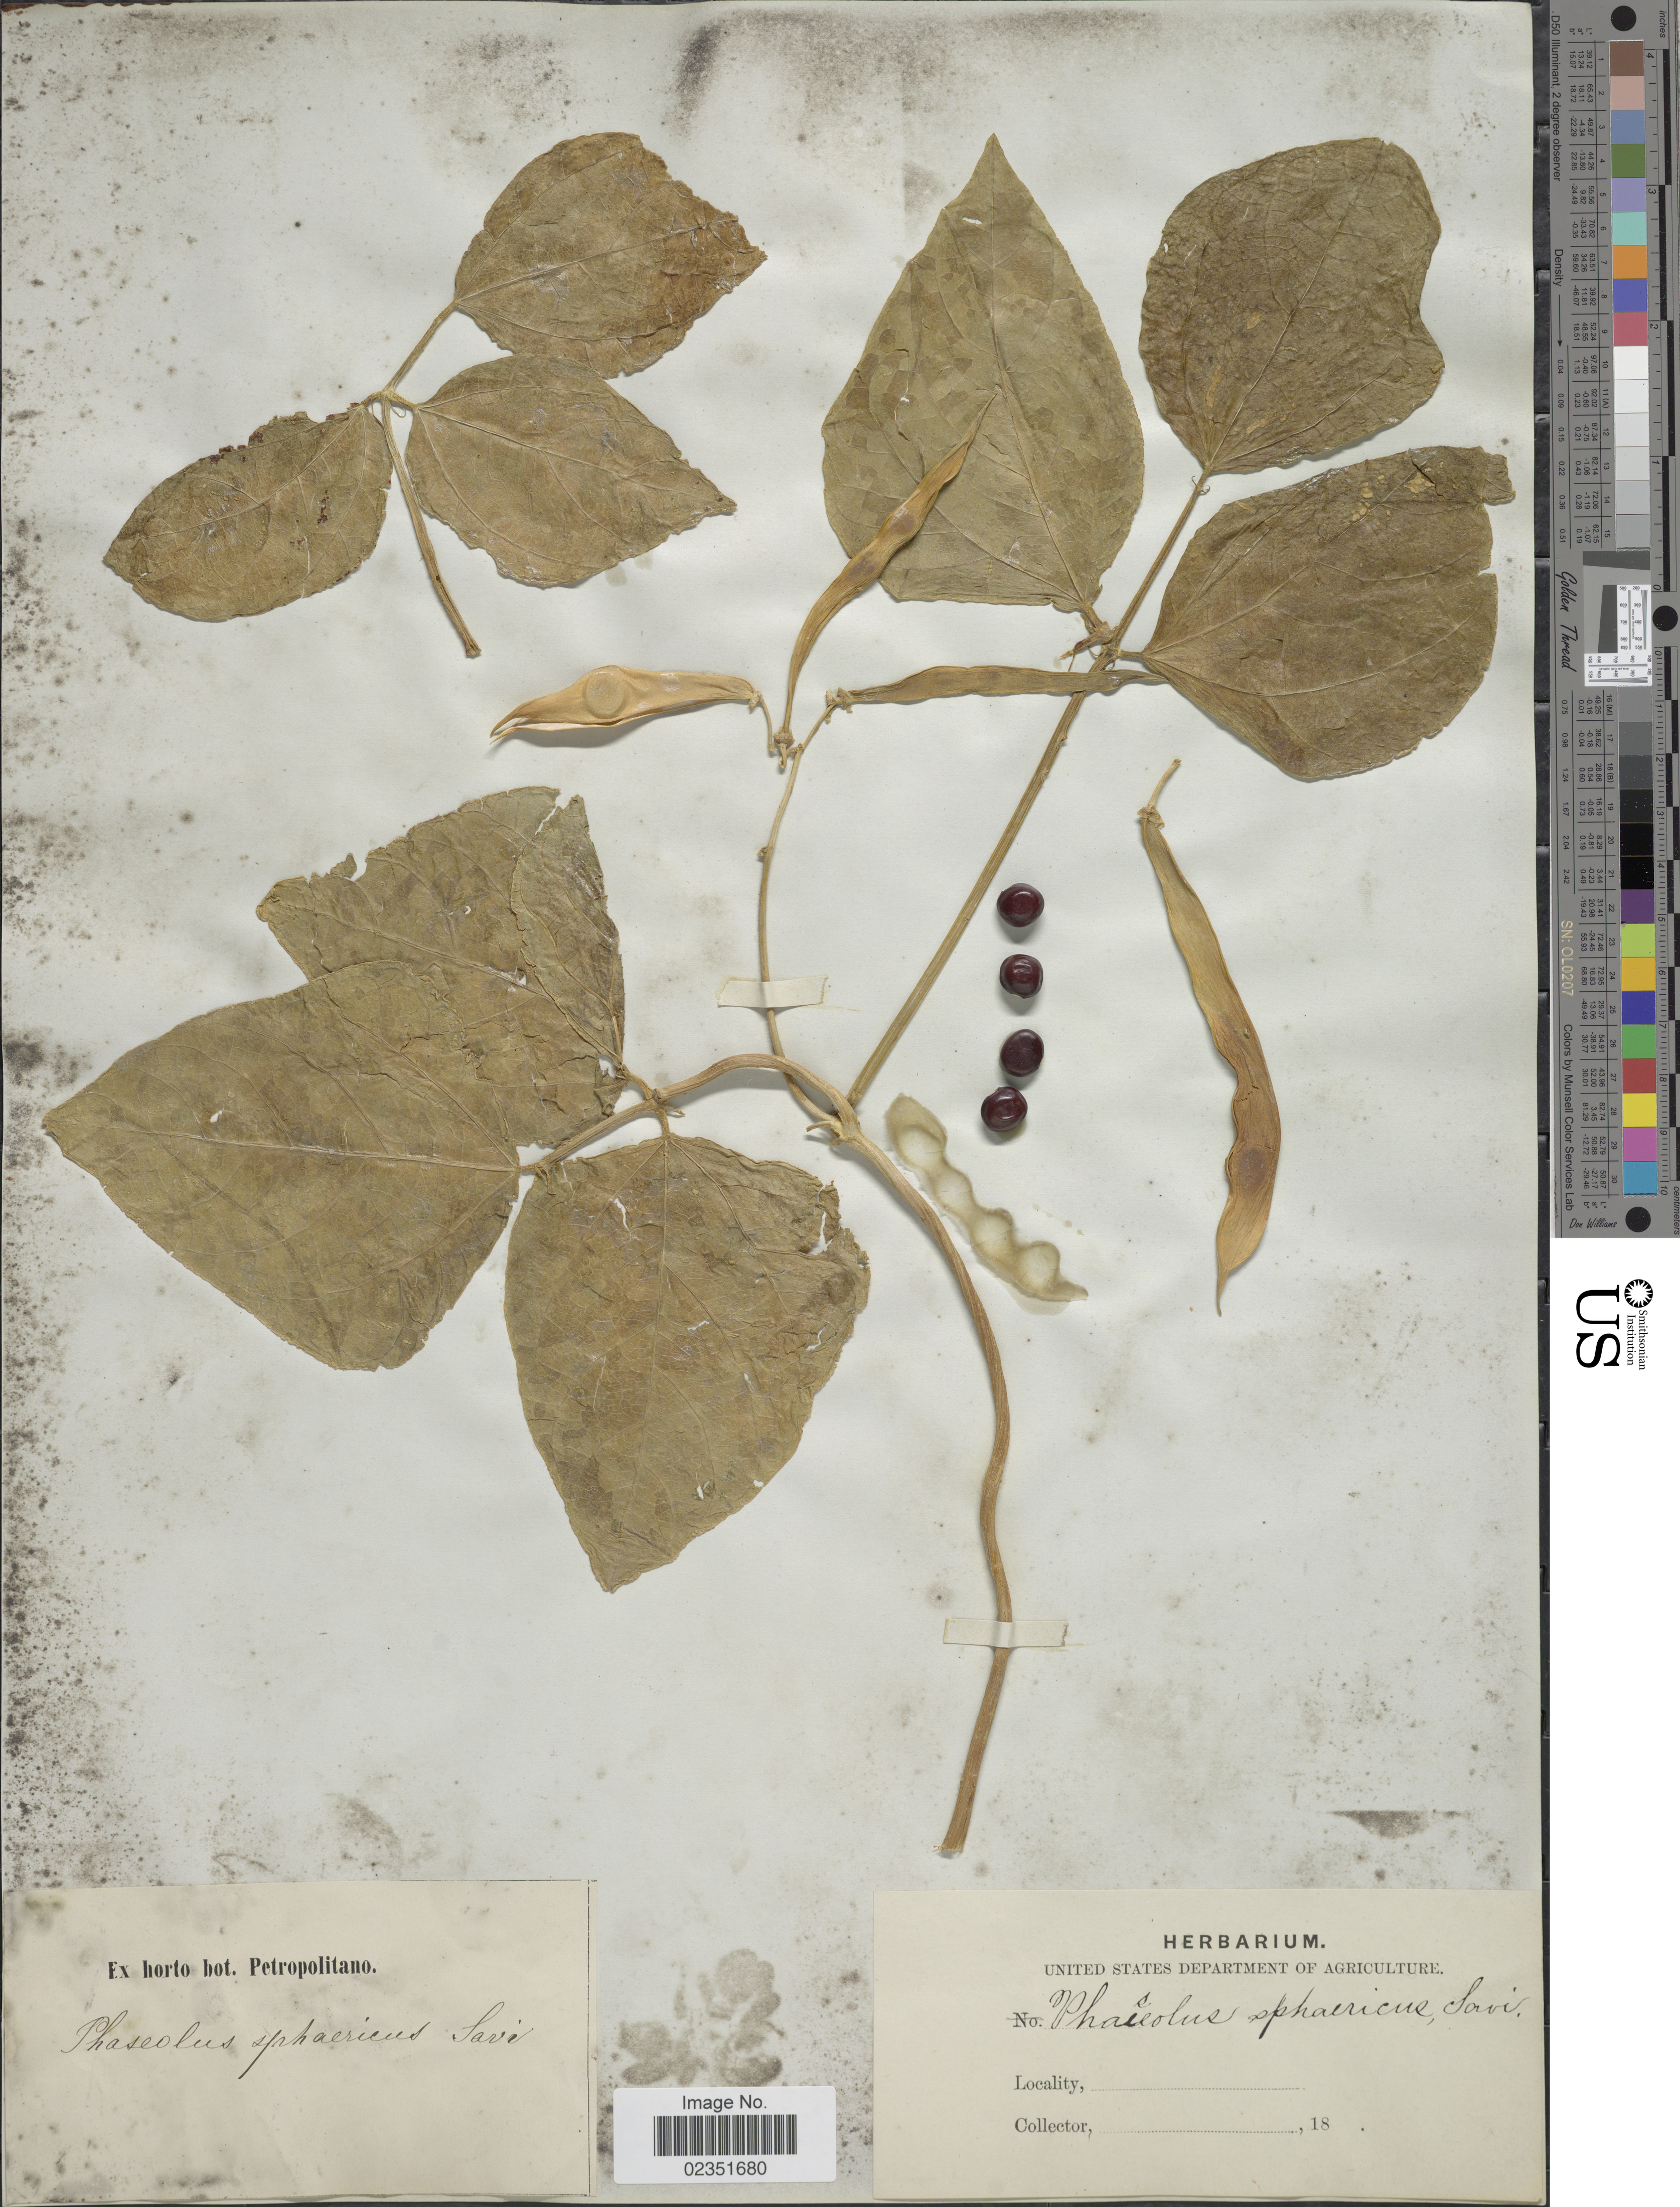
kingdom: Plantae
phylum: Tracheophyta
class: Magnoliopsida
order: Fabales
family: Fabaceae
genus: Phaseolus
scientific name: Phaseolus sphaericus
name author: Savi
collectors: ex Horto Bot. Petropolitano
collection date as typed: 18